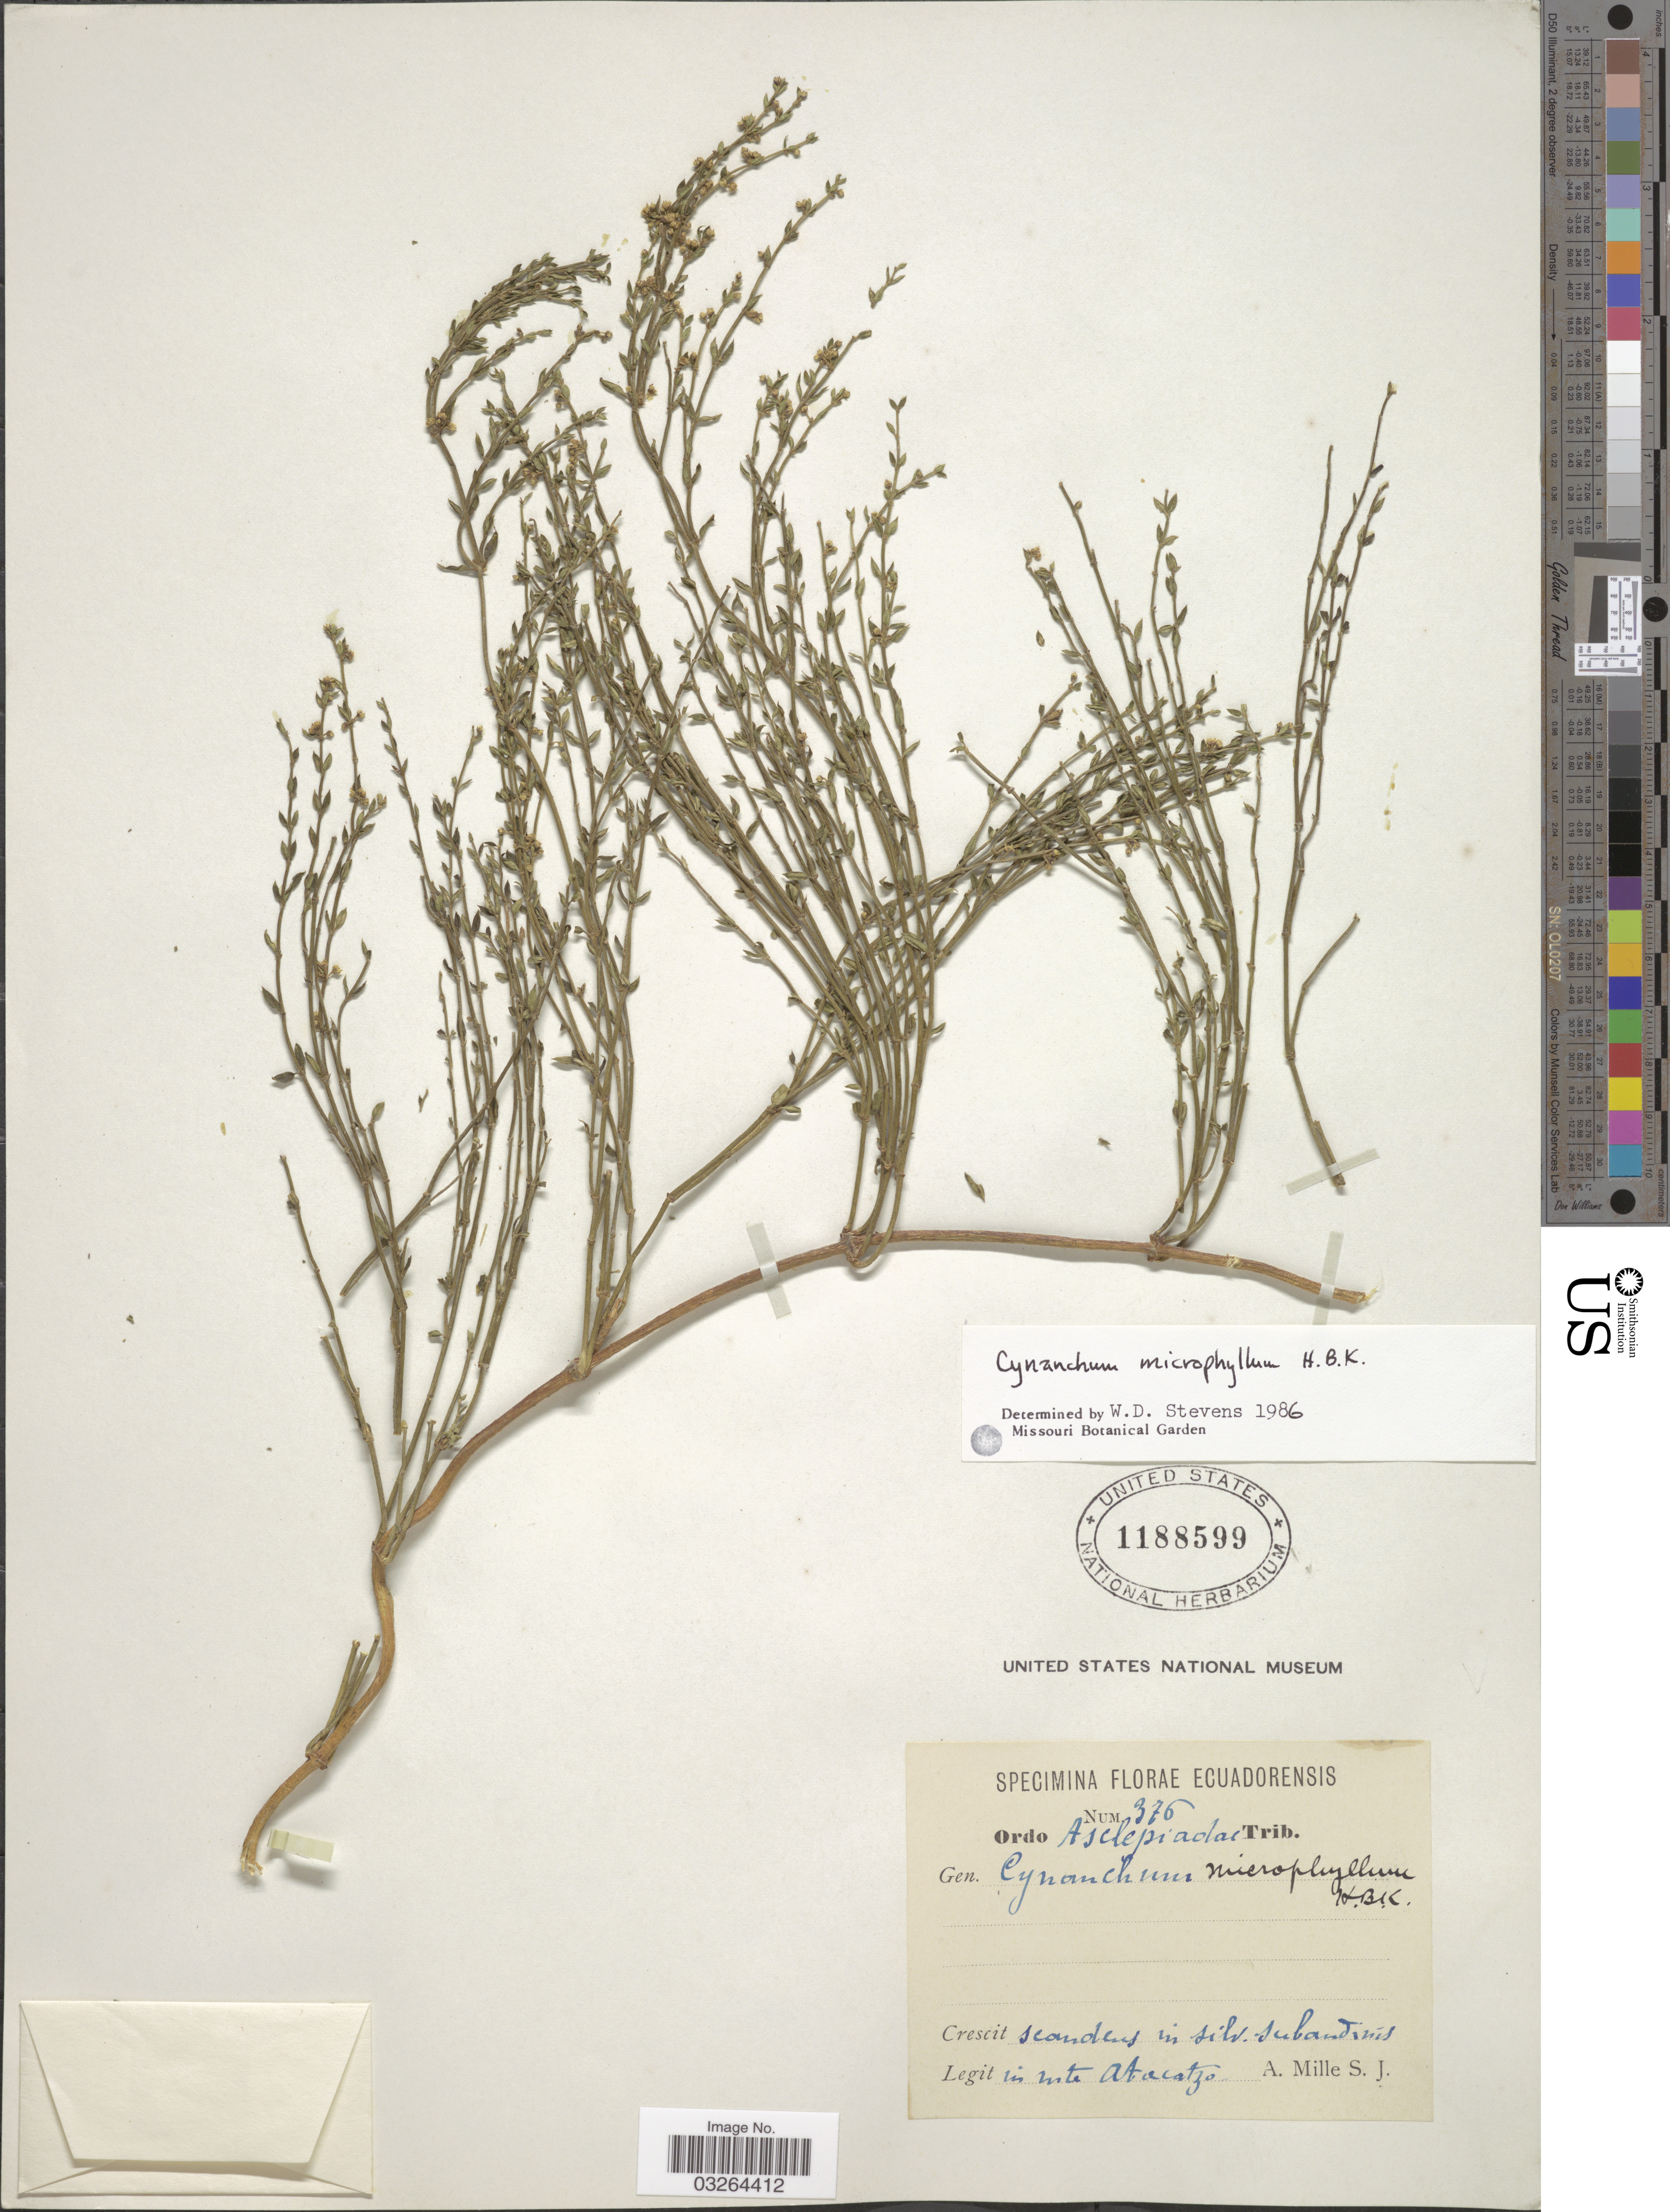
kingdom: Plantae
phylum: Tracheophyta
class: Magnoliopsida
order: Gentianales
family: Apocynaceae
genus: Cynanchum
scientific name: Cynanchum microphyllum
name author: Kunth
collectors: A. Mille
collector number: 376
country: Ecuador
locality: In mte Atacatzo.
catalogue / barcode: US 1188599